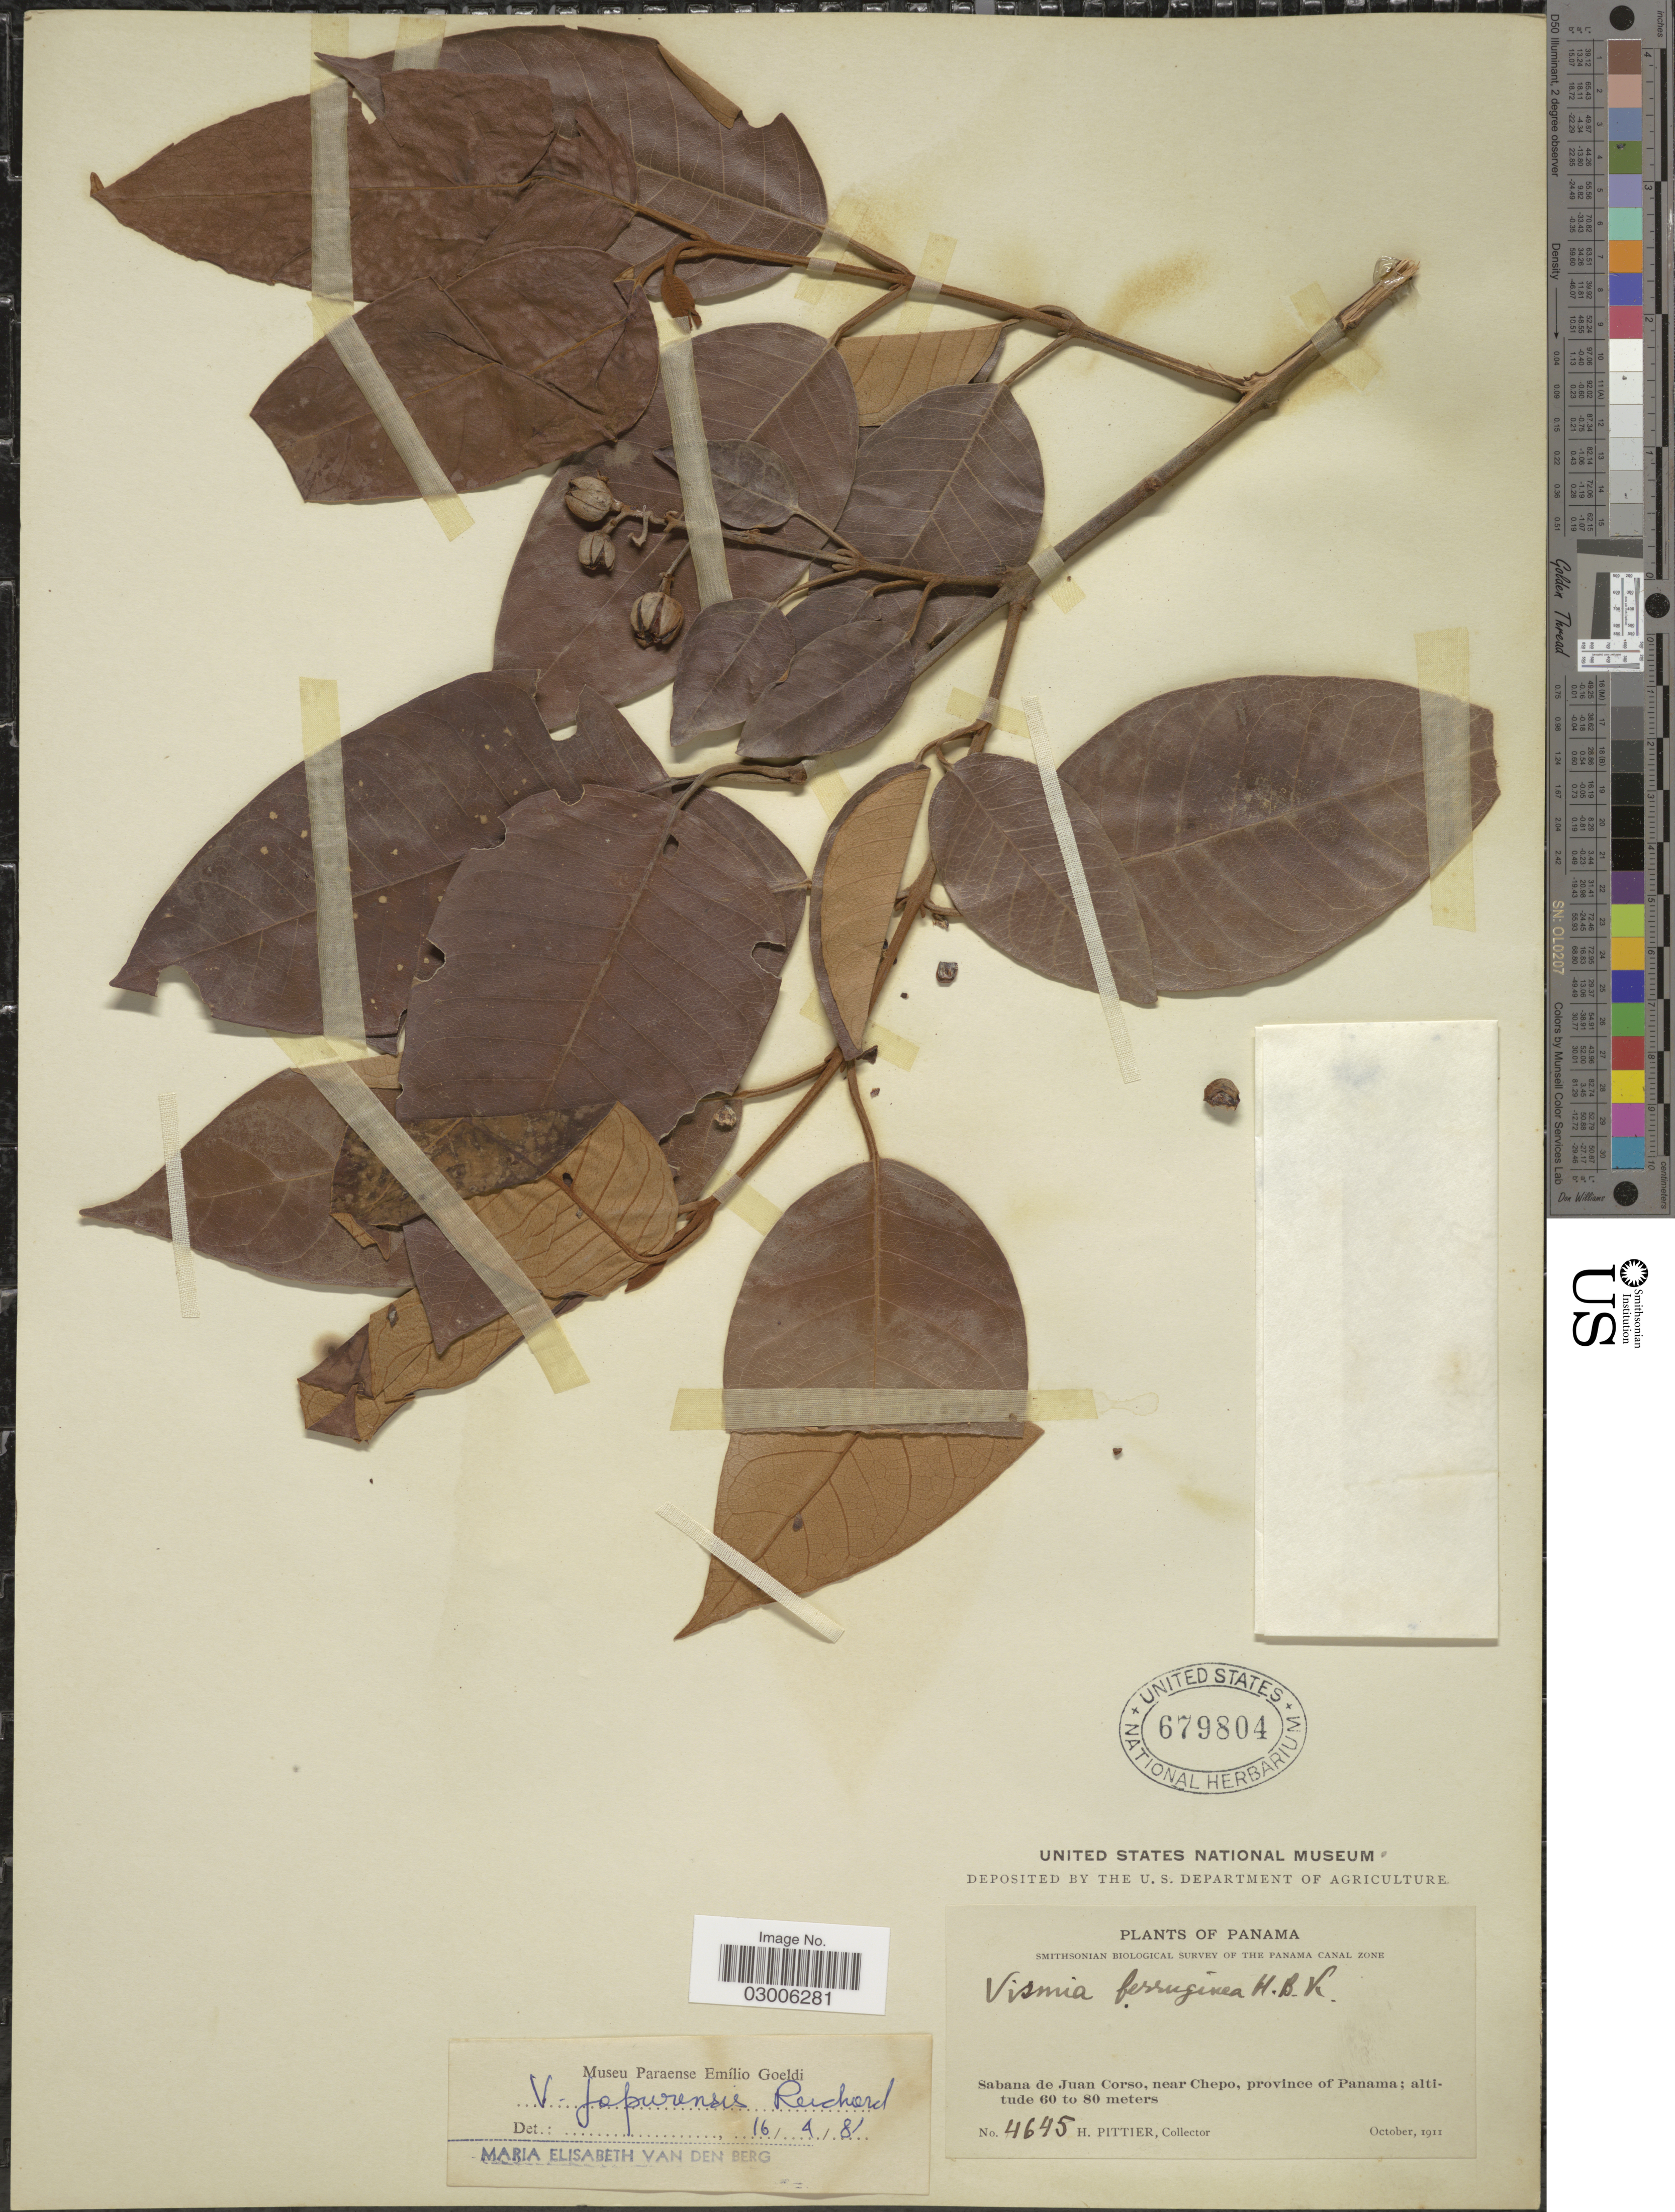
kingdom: Plantae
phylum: Tracheophyta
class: Magnoliopsida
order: Malpighiales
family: Hypericaceae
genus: Vismia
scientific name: Vismia japurensis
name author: Reichardt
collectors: H. F. Pittier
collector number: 4645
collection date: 1911-10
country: Panama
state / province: Panamá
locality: Sabana de Juan Corso, near Chepo.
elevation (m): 60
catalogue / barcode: US 679804